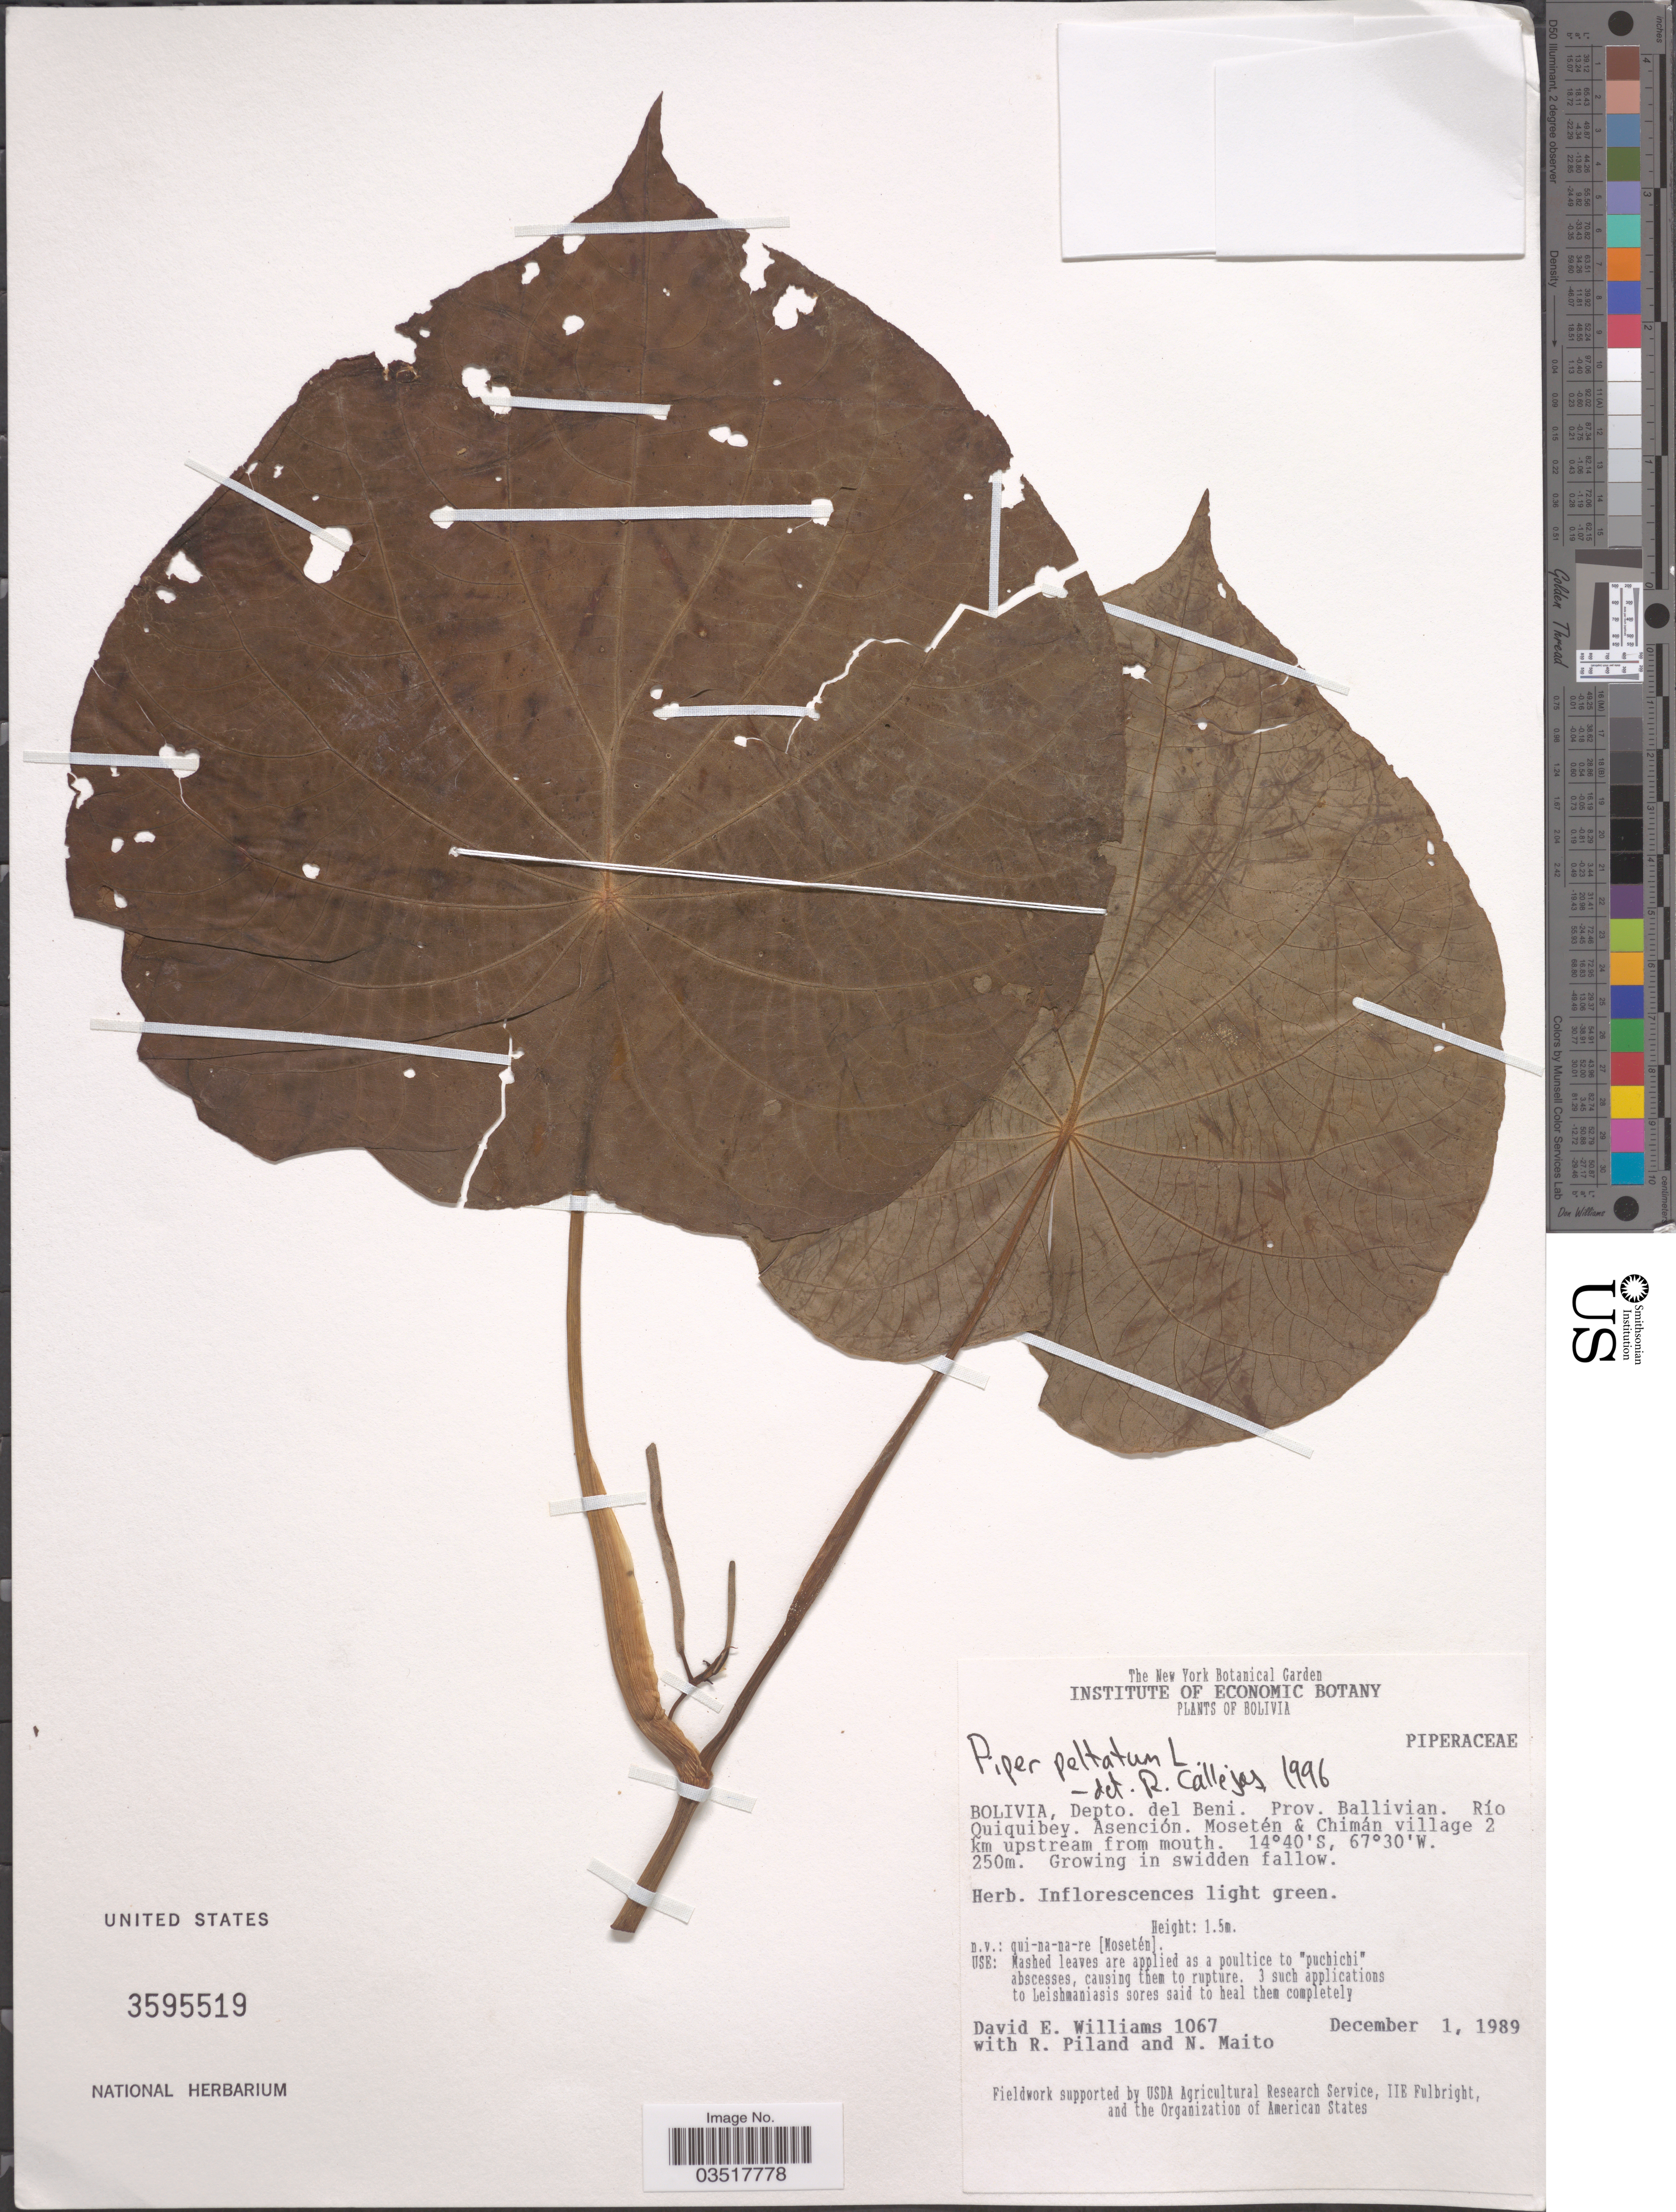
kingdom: Plantae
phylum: Tracheophyta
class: Magnoliopsida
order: Piperales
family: Piperaceae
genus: Piper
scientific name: Piper peltatum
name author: L.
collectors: D. E. Williams, R. Piland & N. Maito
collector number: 1067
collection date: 1989-12-01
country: Bolivia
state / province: Beni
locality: Depto. del Beni. Prov. Ballivian. Río Quiquibey. Asención. Mosetén & Chimán village 2 km upstream from mouth.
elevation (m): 250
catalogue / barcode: US 3595519